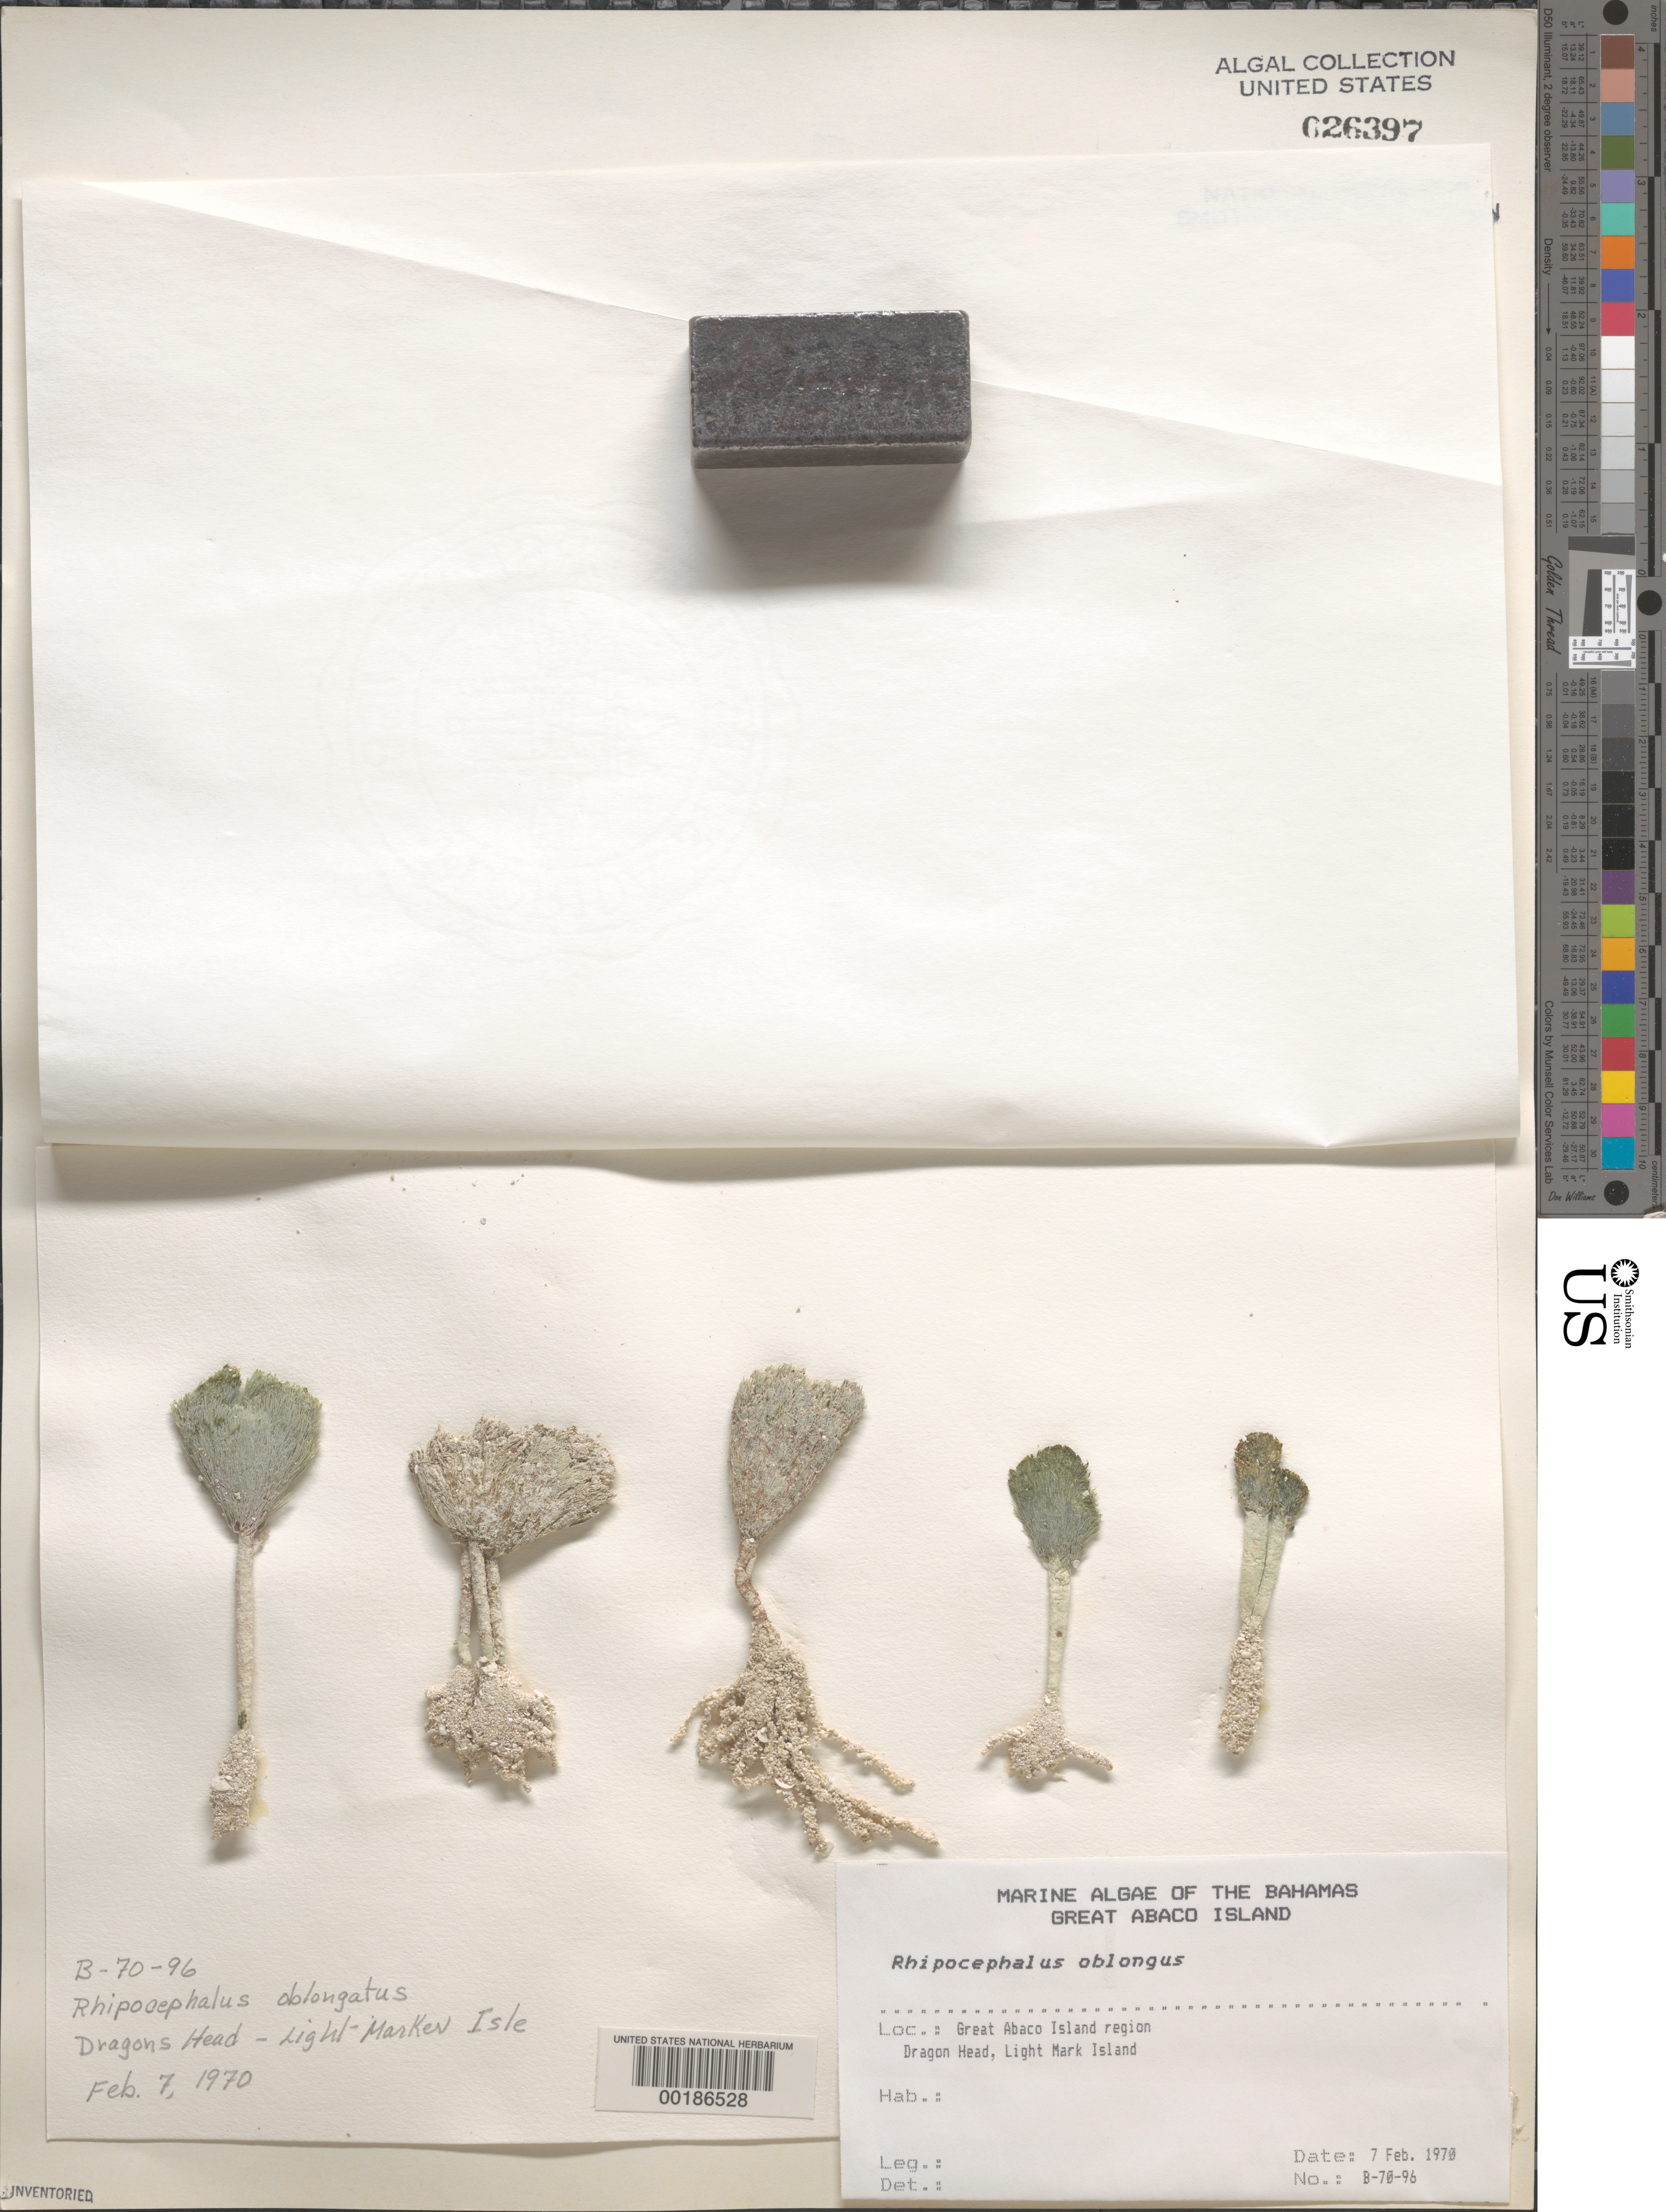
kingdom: Plantae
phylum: Chlorophyta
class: Ulvophyceae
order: Bryopsidales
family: Udoteaceae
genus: Rhipocephalus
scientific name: Rhipocephalus oblongus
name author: (Decne.) Kütz.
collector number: B-70-96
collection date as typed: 07 Feb 1970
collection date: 1970-02-07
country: Bahamas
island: Great Abaco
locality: Dragon Head, Light Mark Island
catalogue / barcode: US 26397